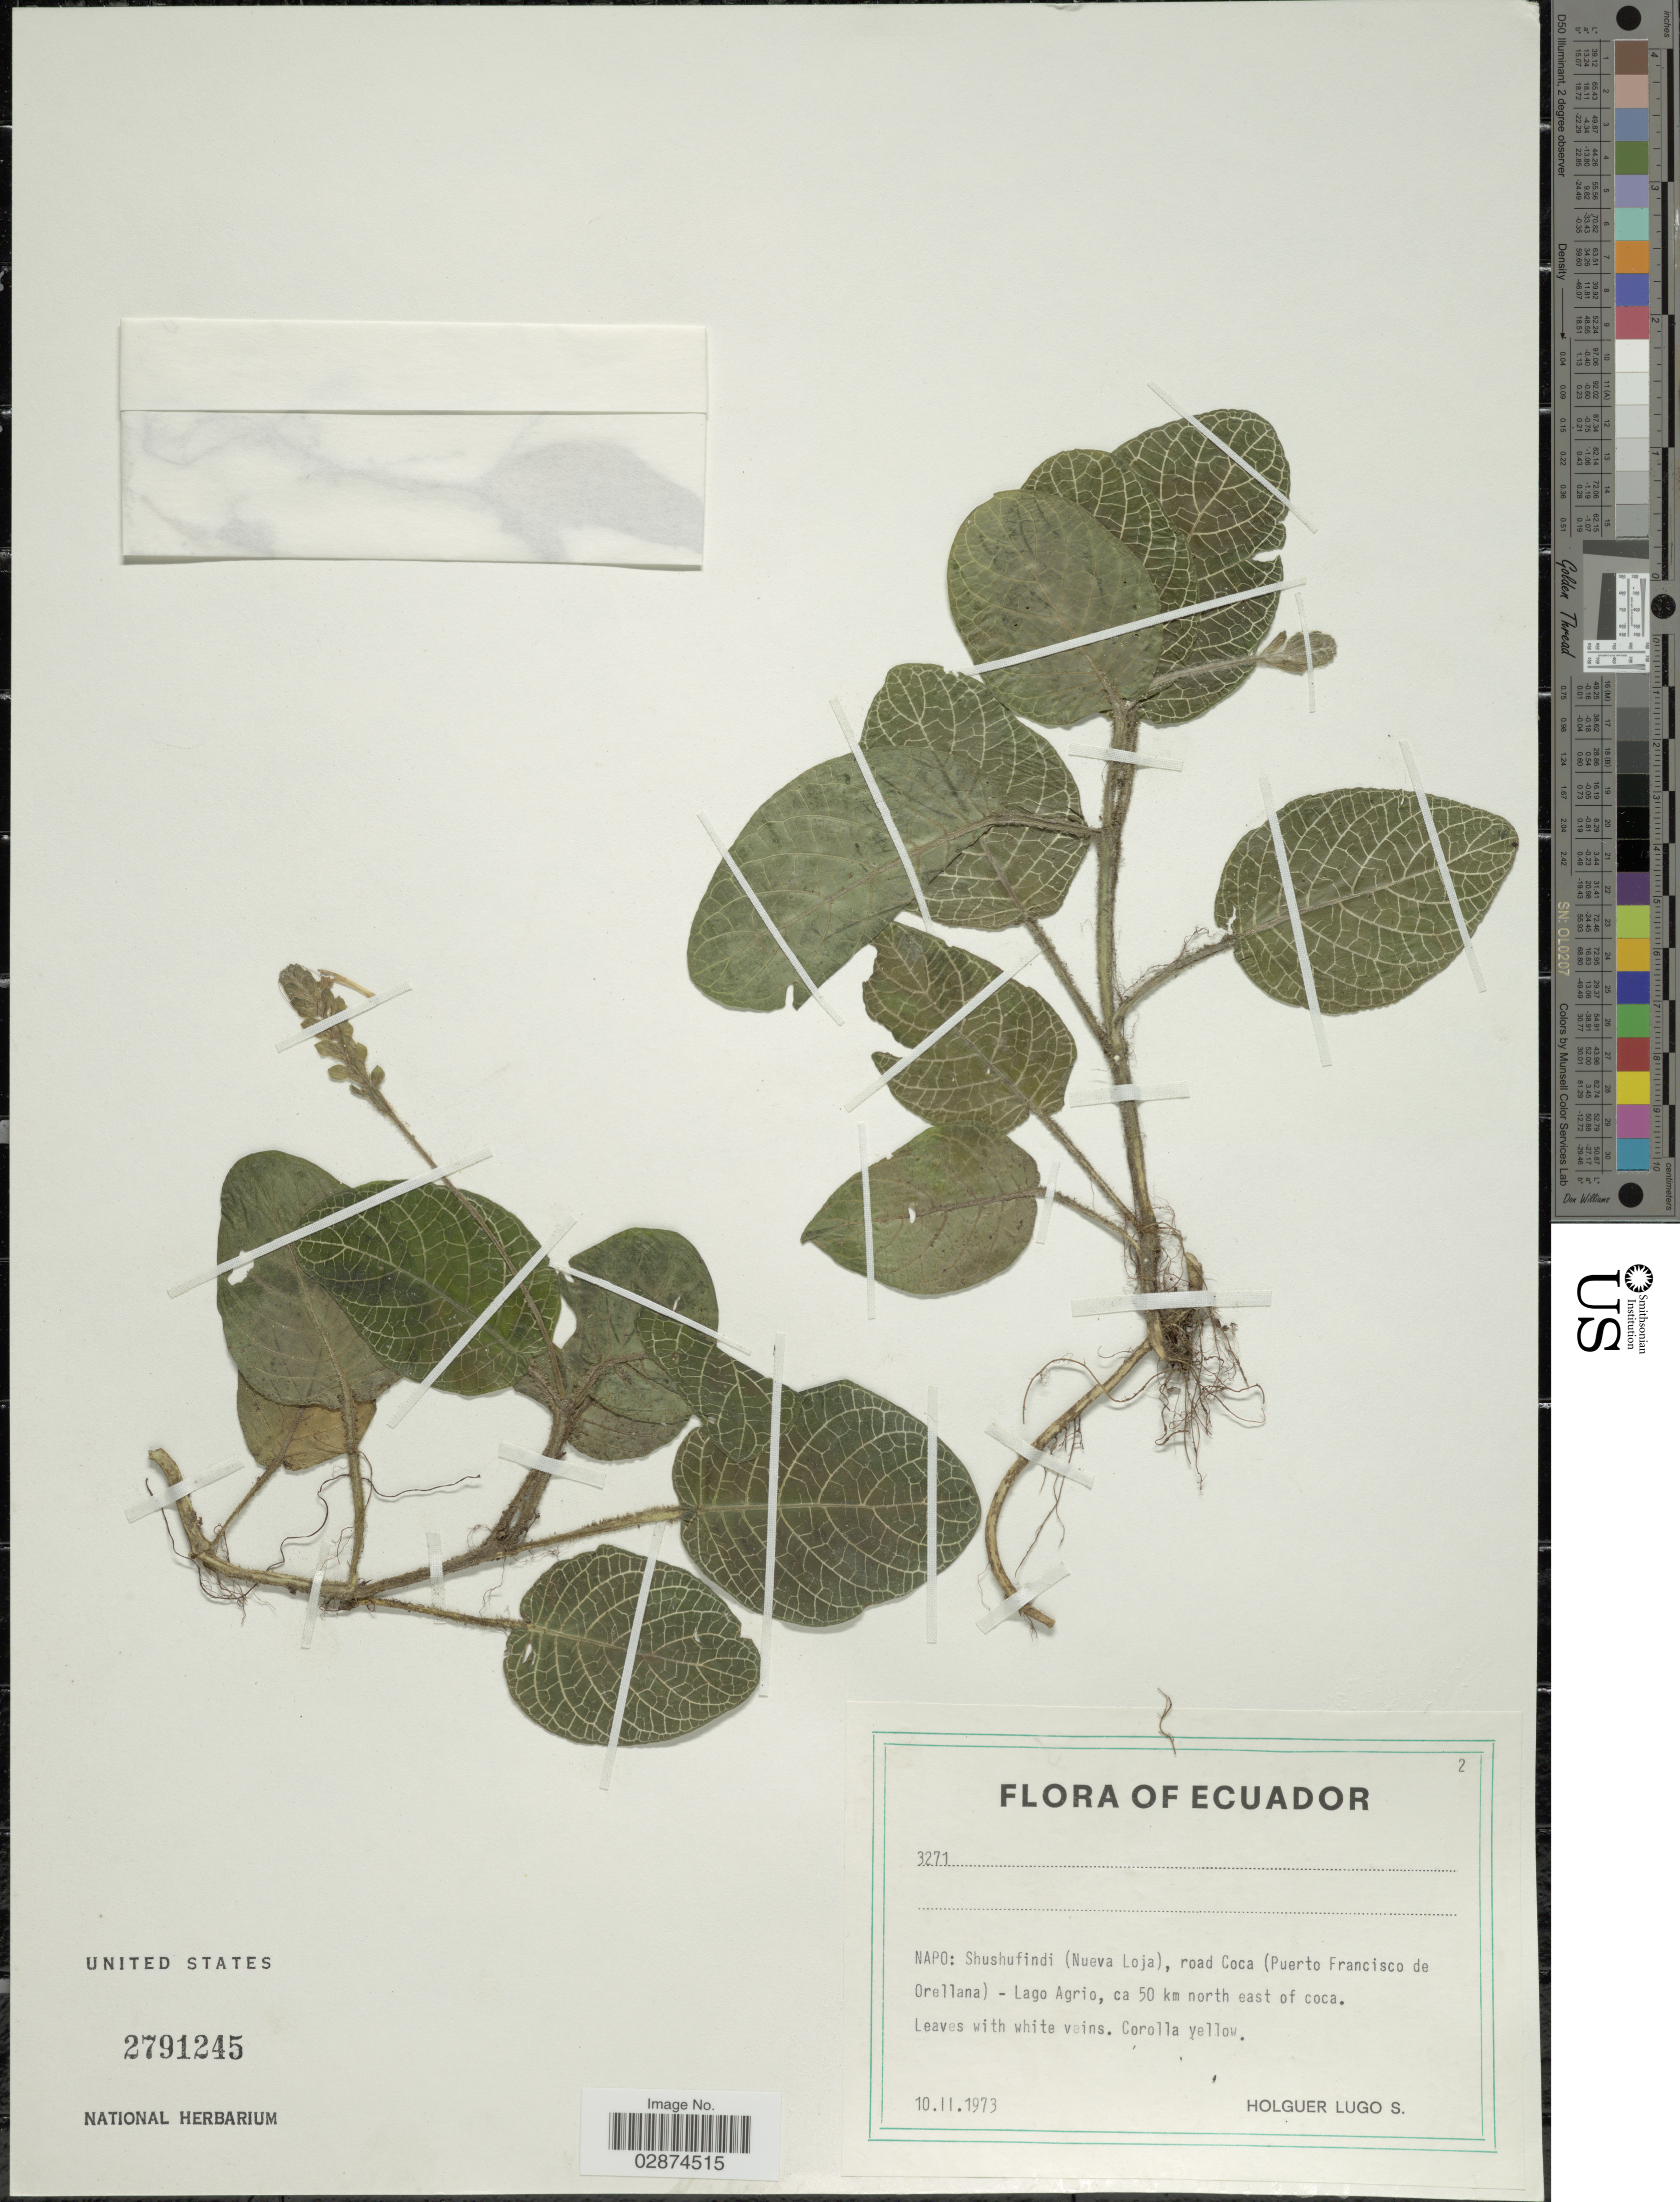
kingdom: Plantae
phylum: Tracheophyta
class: Magnoliopsida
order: Lamiales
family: Acanthaceae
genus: Fittonia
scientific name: Fittonia albivenis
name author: (Lindl. ex Veitch) Brummitt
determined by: Strong, Mark T., (BOT), Smithsonian Institution - National Museum of Natural History (UNITED STATES)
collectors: H. Lugo S.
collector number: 3271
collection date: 1973-02-10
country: Ecuador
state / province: Napo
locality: Shushufindi (Nueva Loja), road Coca (Puerto Francisco de Orellana) - Lago Agrio, ca 50 km north east of coca.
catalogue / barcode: US 2791245